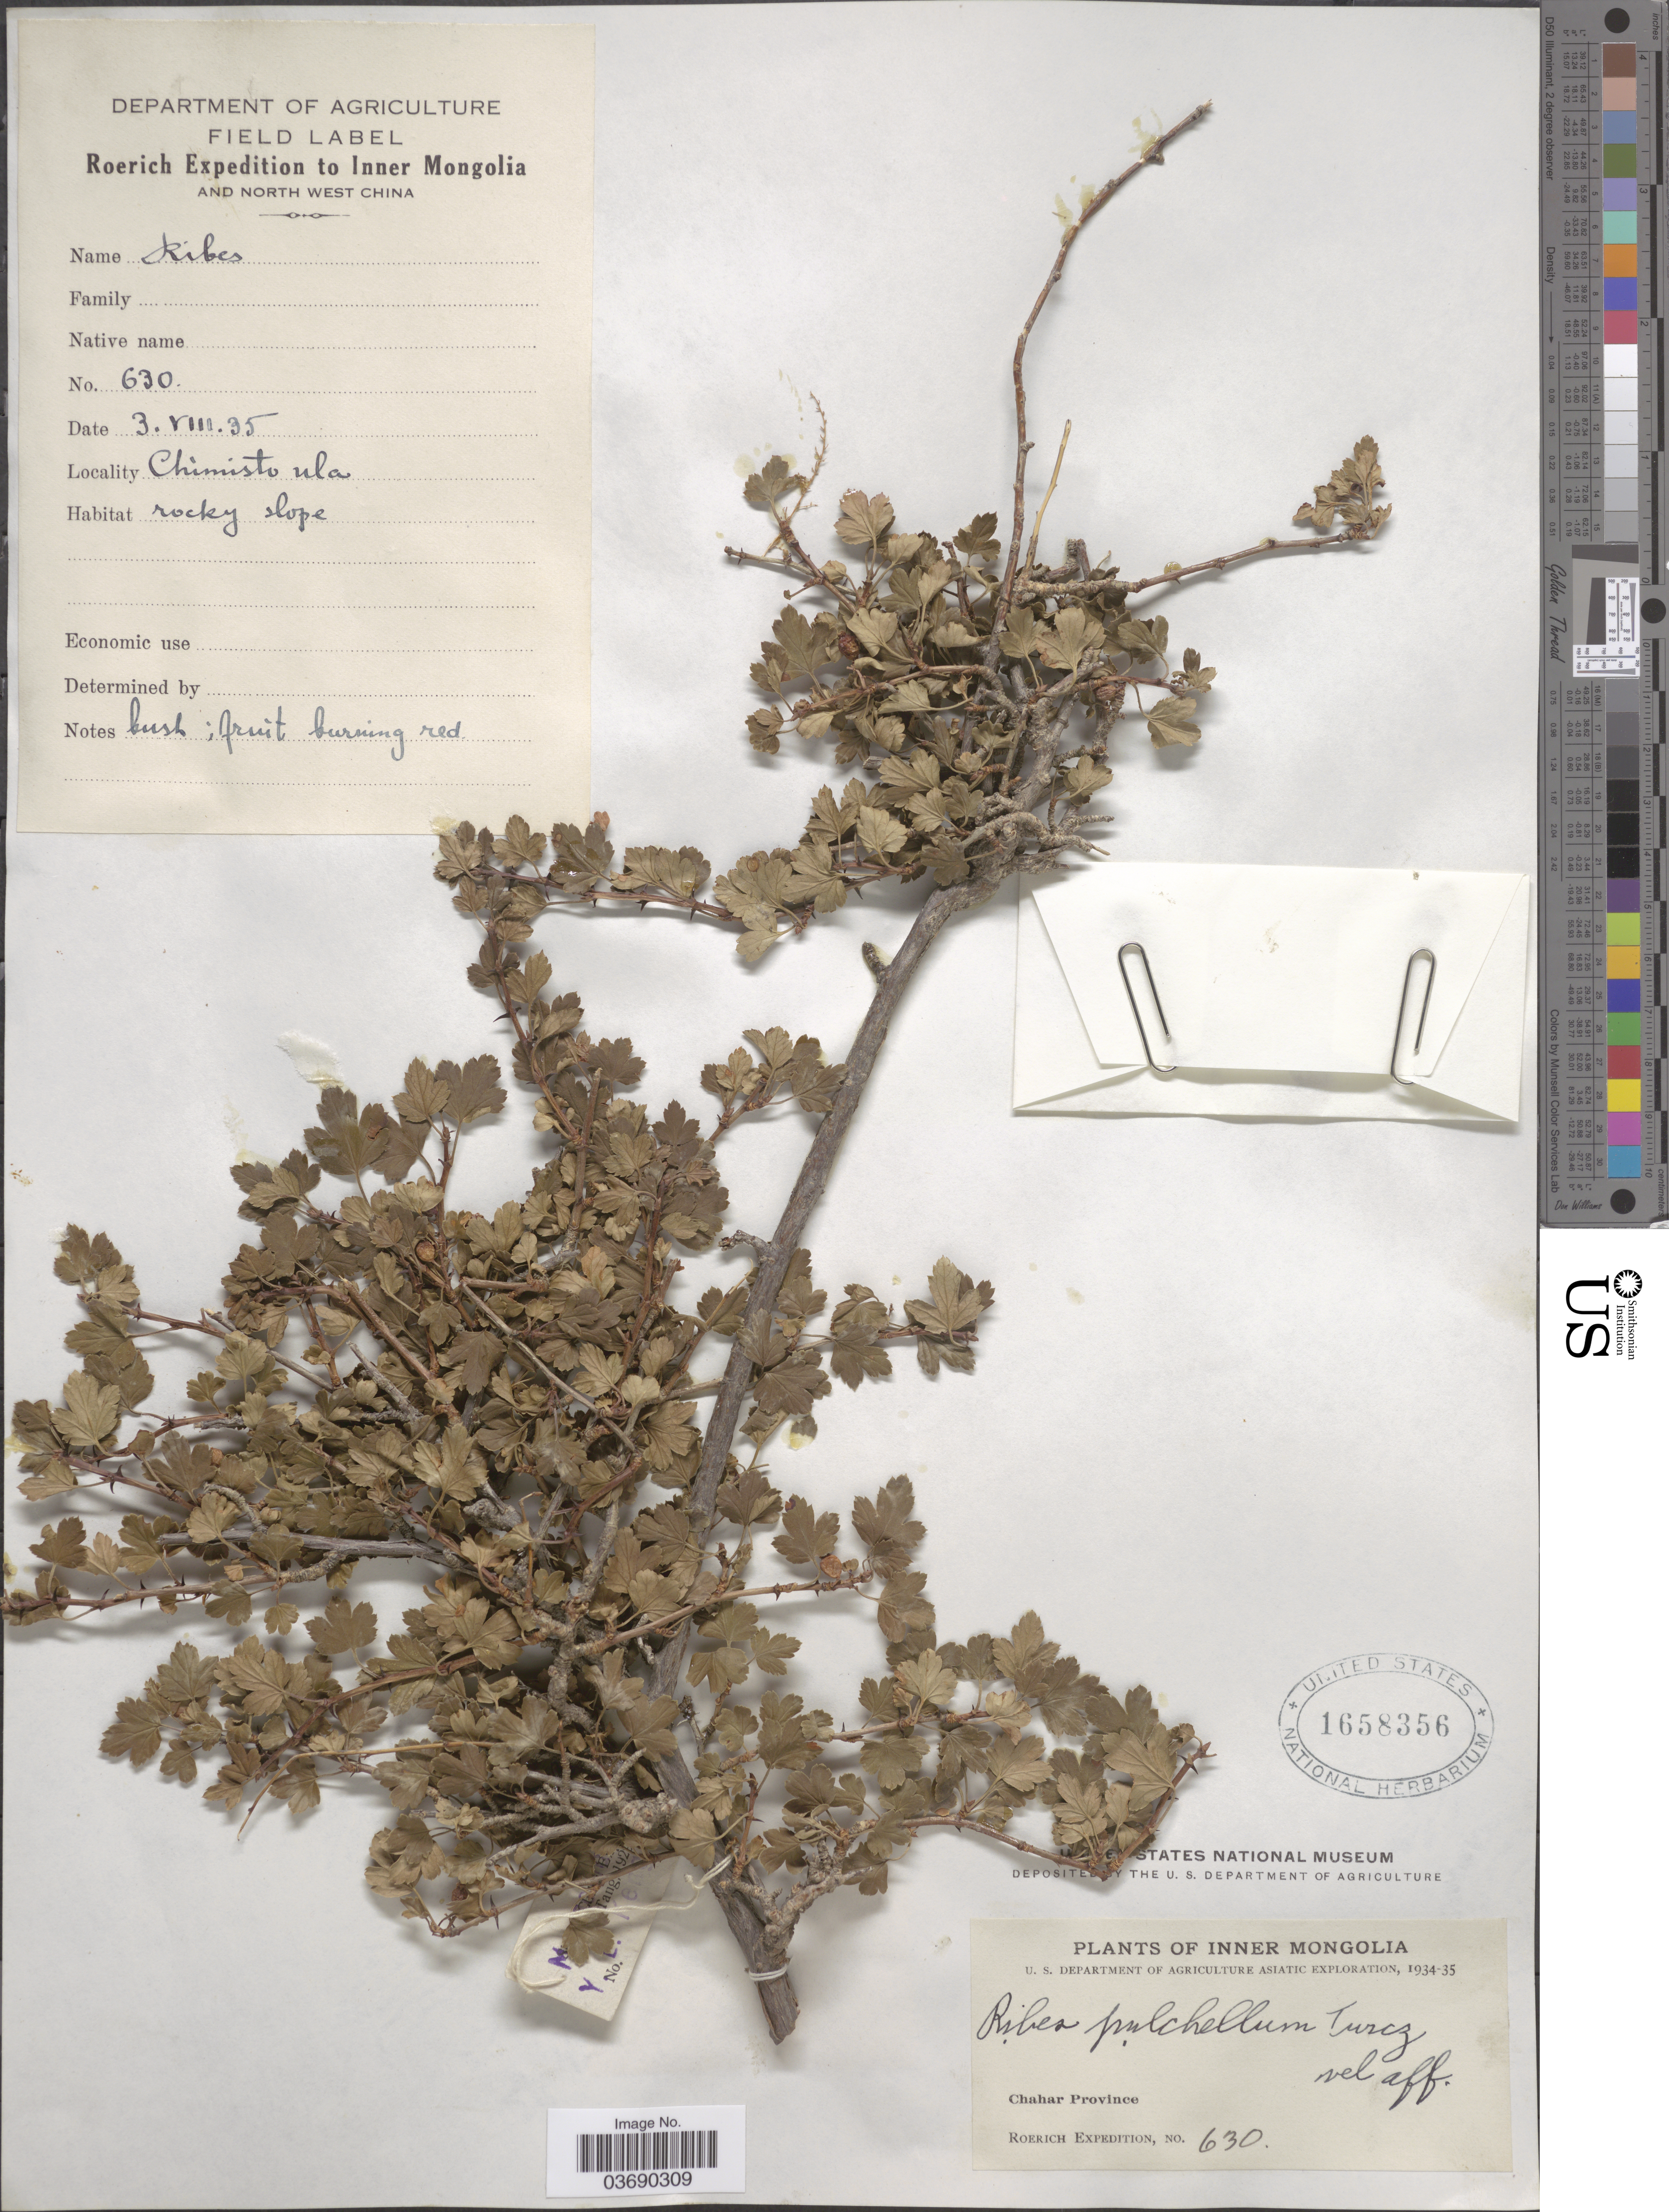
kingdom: Plantae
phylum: Tracheophyta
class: Magnoliopsida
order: Saxifragales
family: Grossulariaceae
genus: Ribes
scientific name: Ribes pulchellum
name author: Turcz.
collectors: Roerich Expedition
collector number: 630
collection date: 1935-08-03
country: China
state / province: Nei Monggol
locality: Inner Mongolia and North West China. Chimisto ula. Chahar Province.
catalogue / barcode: US 1658356